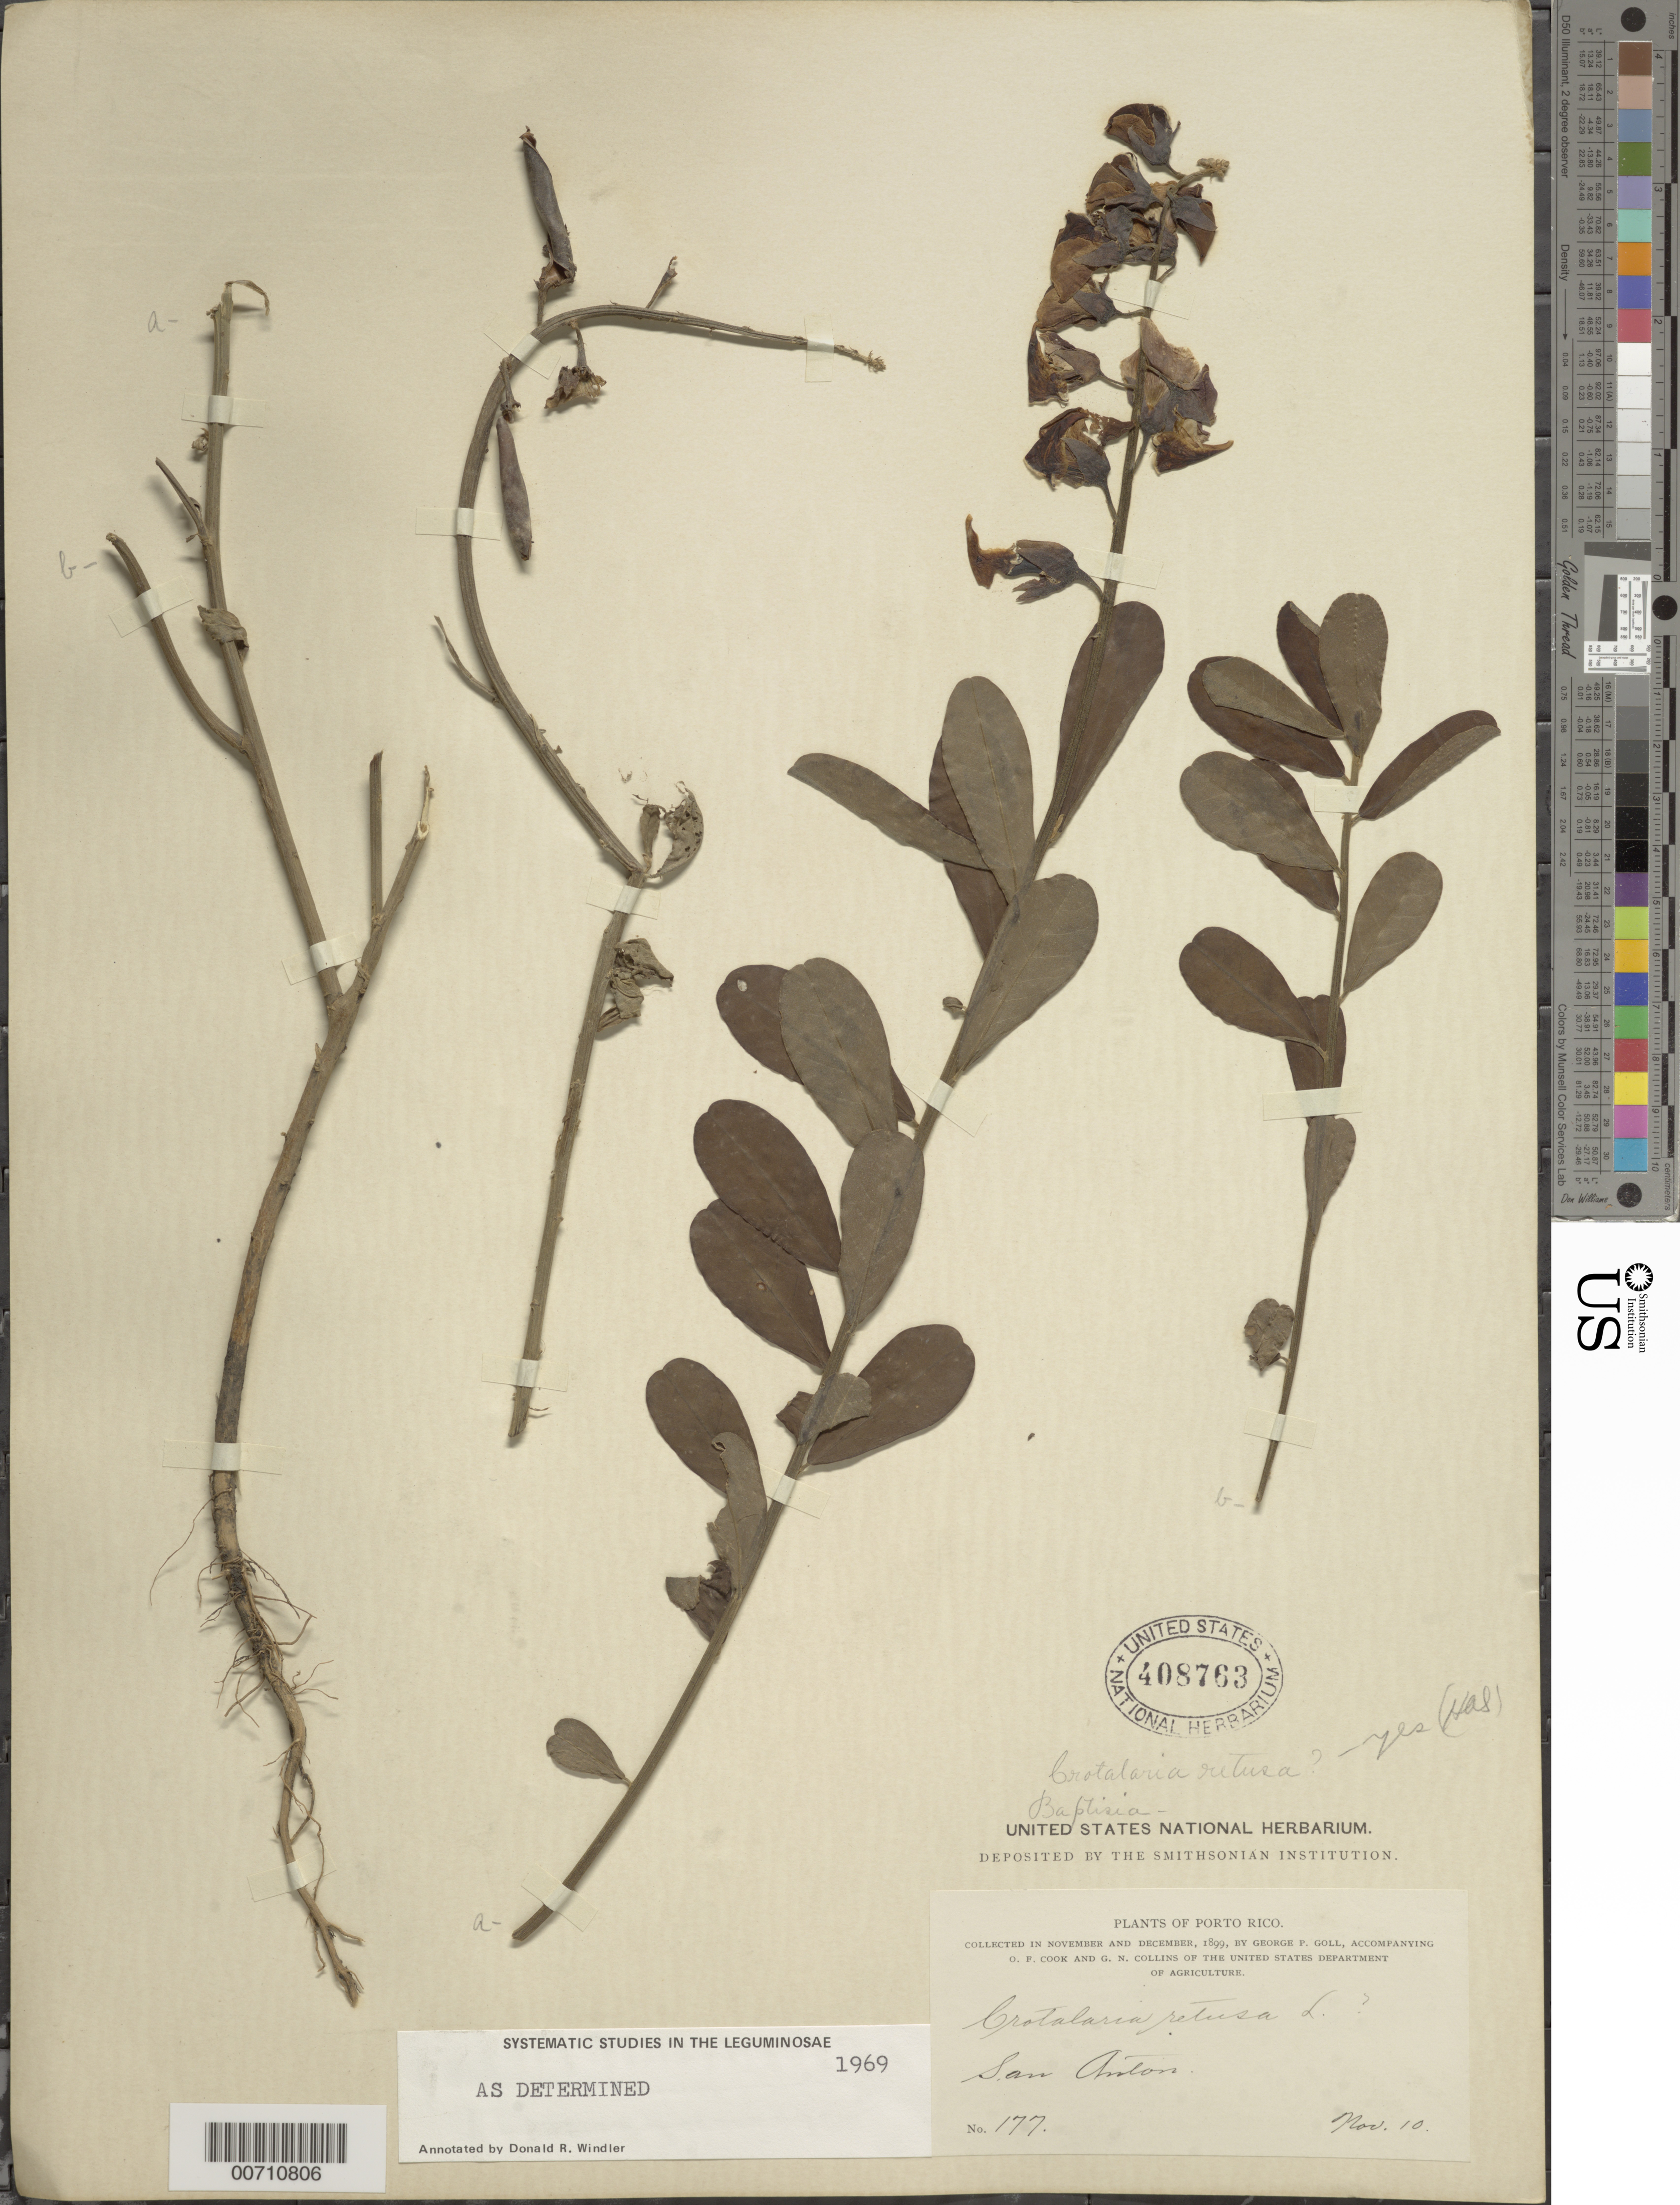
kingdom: Plantae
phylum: Tracheophyta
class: Magnoliopsida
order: Fabales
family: Fabaceae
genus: Crotalaria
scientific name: Crotalaria retusa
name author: L.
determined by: Windler, D. R.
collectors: G. Goll, O. F. Cook & G. Collins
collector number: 177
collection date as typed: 10 Nov 1899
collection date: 1899-11-10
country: Puerto Rico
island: Greater Antilles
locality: San Anton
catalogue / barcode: US 408763